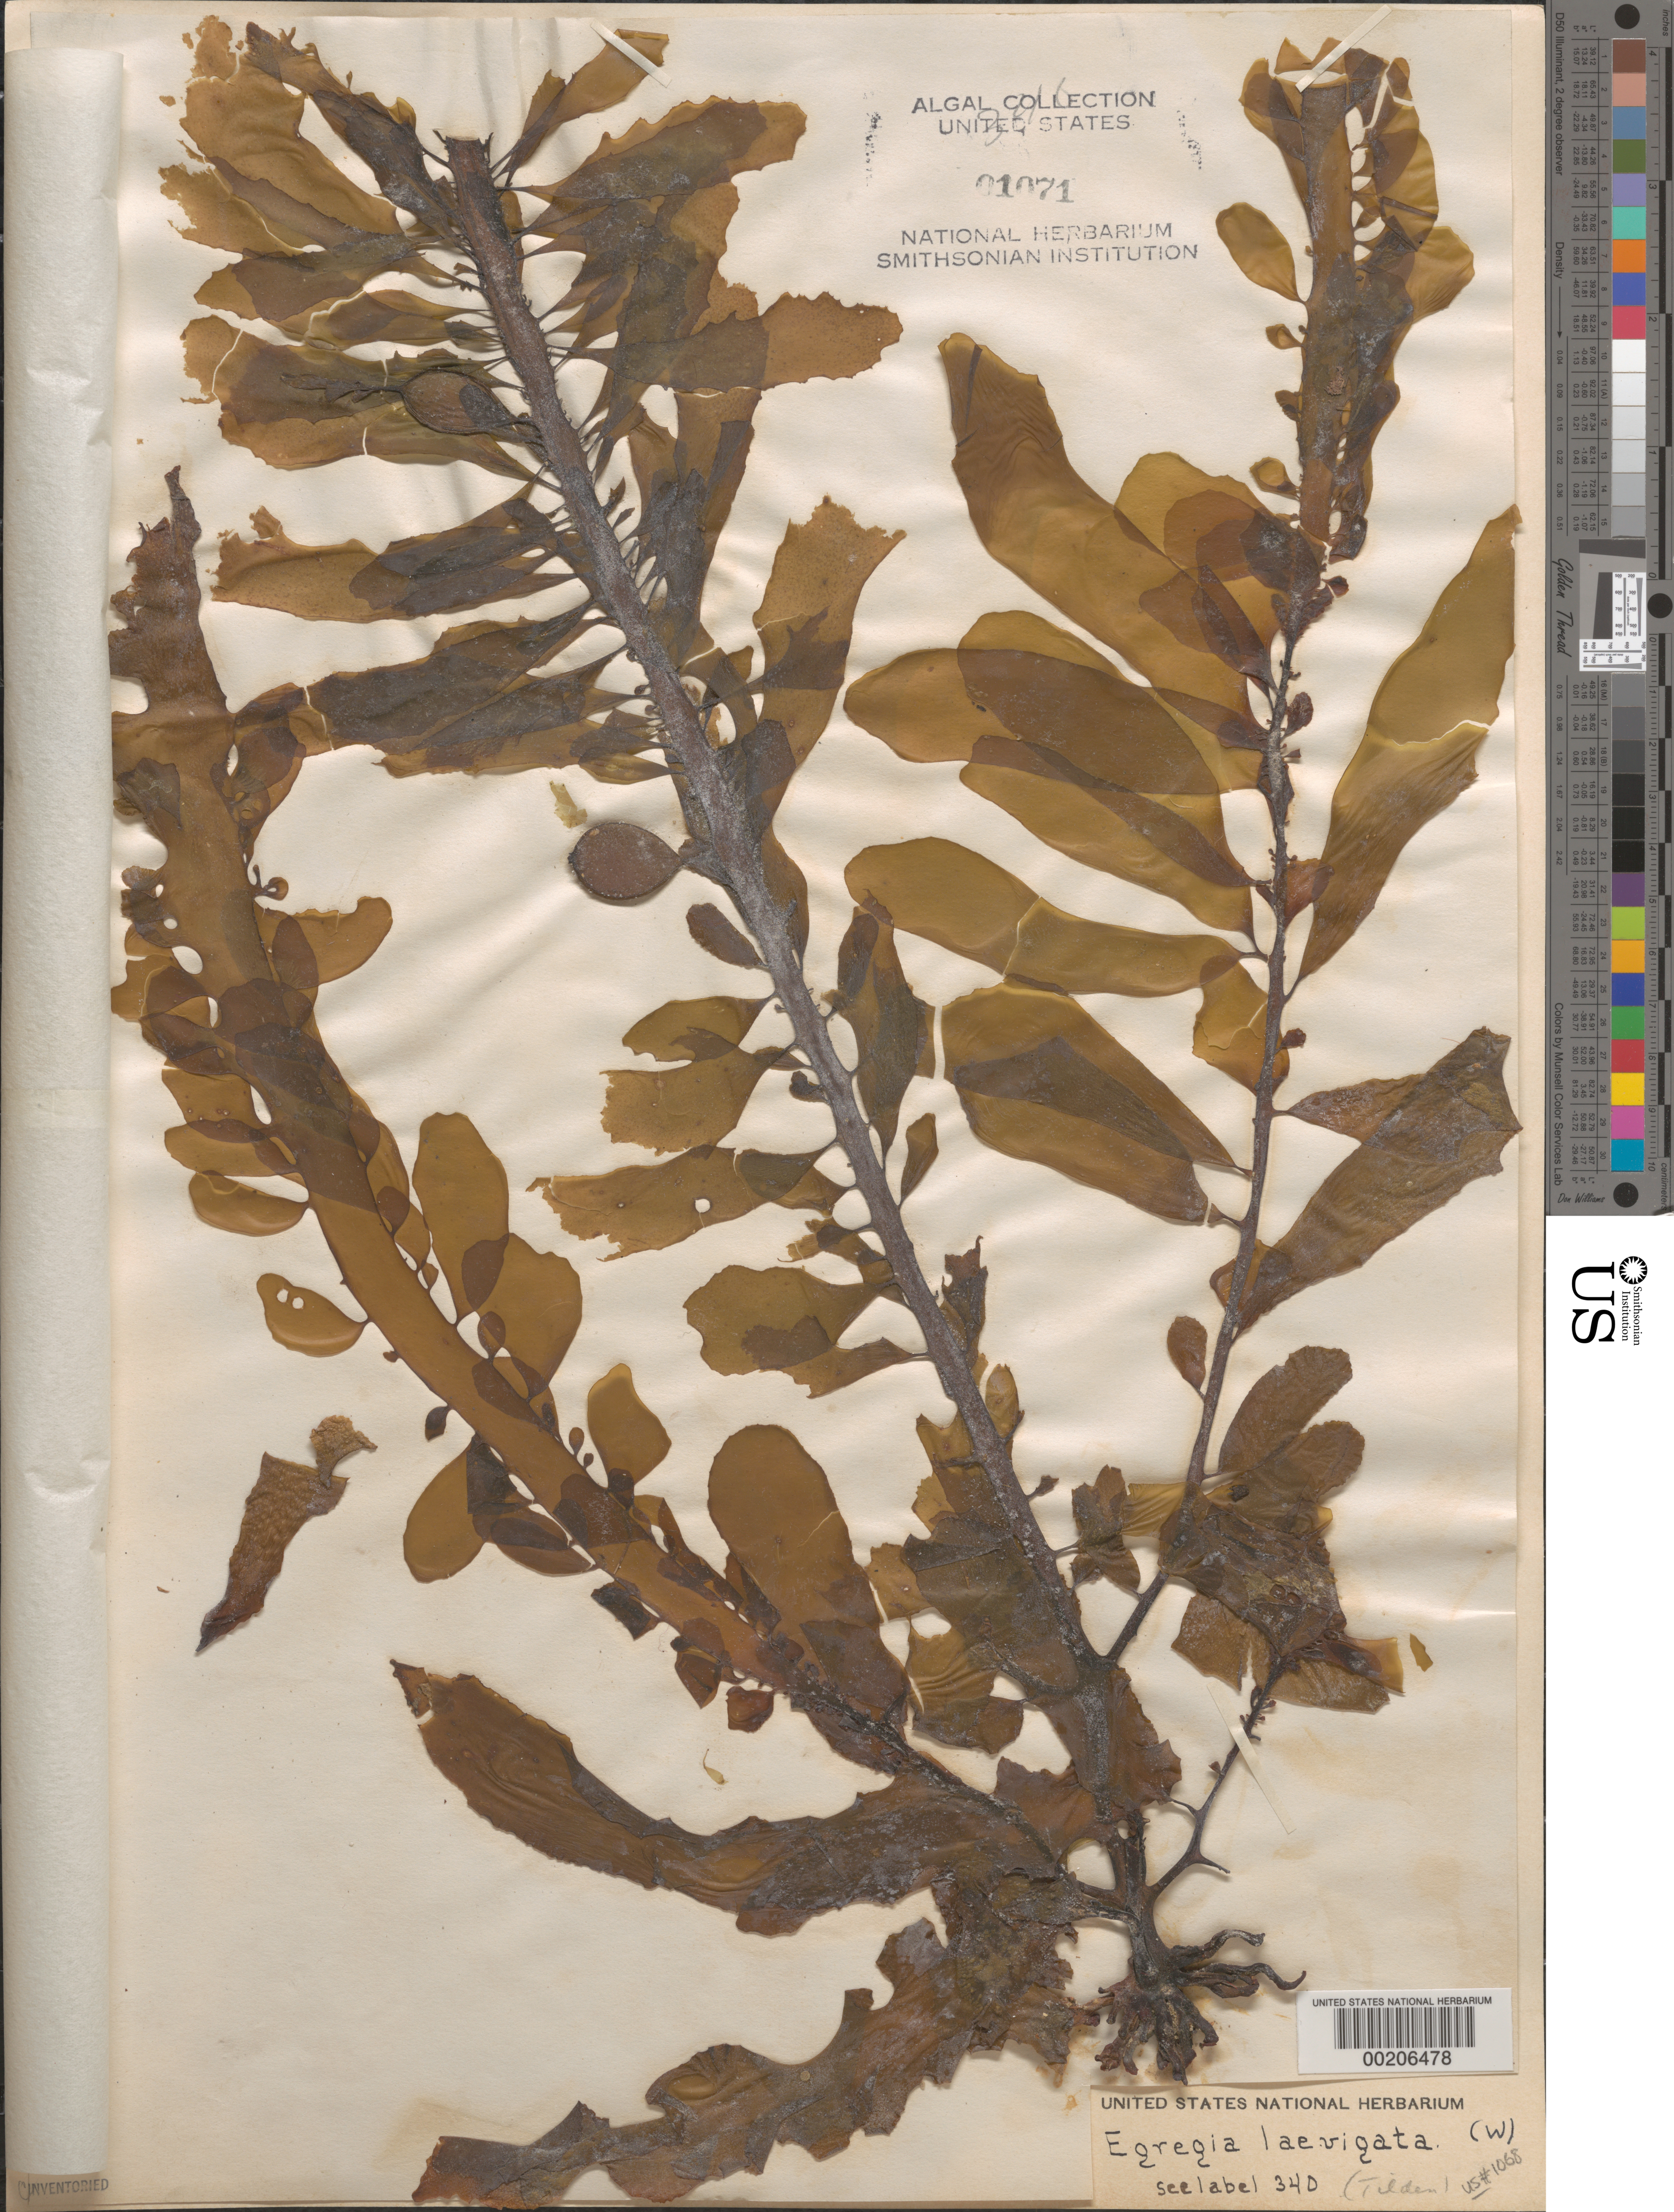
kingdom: Chromista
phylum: Ochrophyta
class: Phaeophyceae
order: Laminariales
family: Lessoniaceae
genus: Egregia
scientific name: Egregia menziesii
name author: (Turner) Aresch.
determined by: Algae name updating Project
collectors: D. Saunders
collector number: JET 340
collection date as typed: Jul 1895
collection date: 1895-07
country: United States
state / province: California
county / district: Monterey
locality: Monterey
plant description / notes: Tilden, American Algae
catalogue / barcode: US 1071